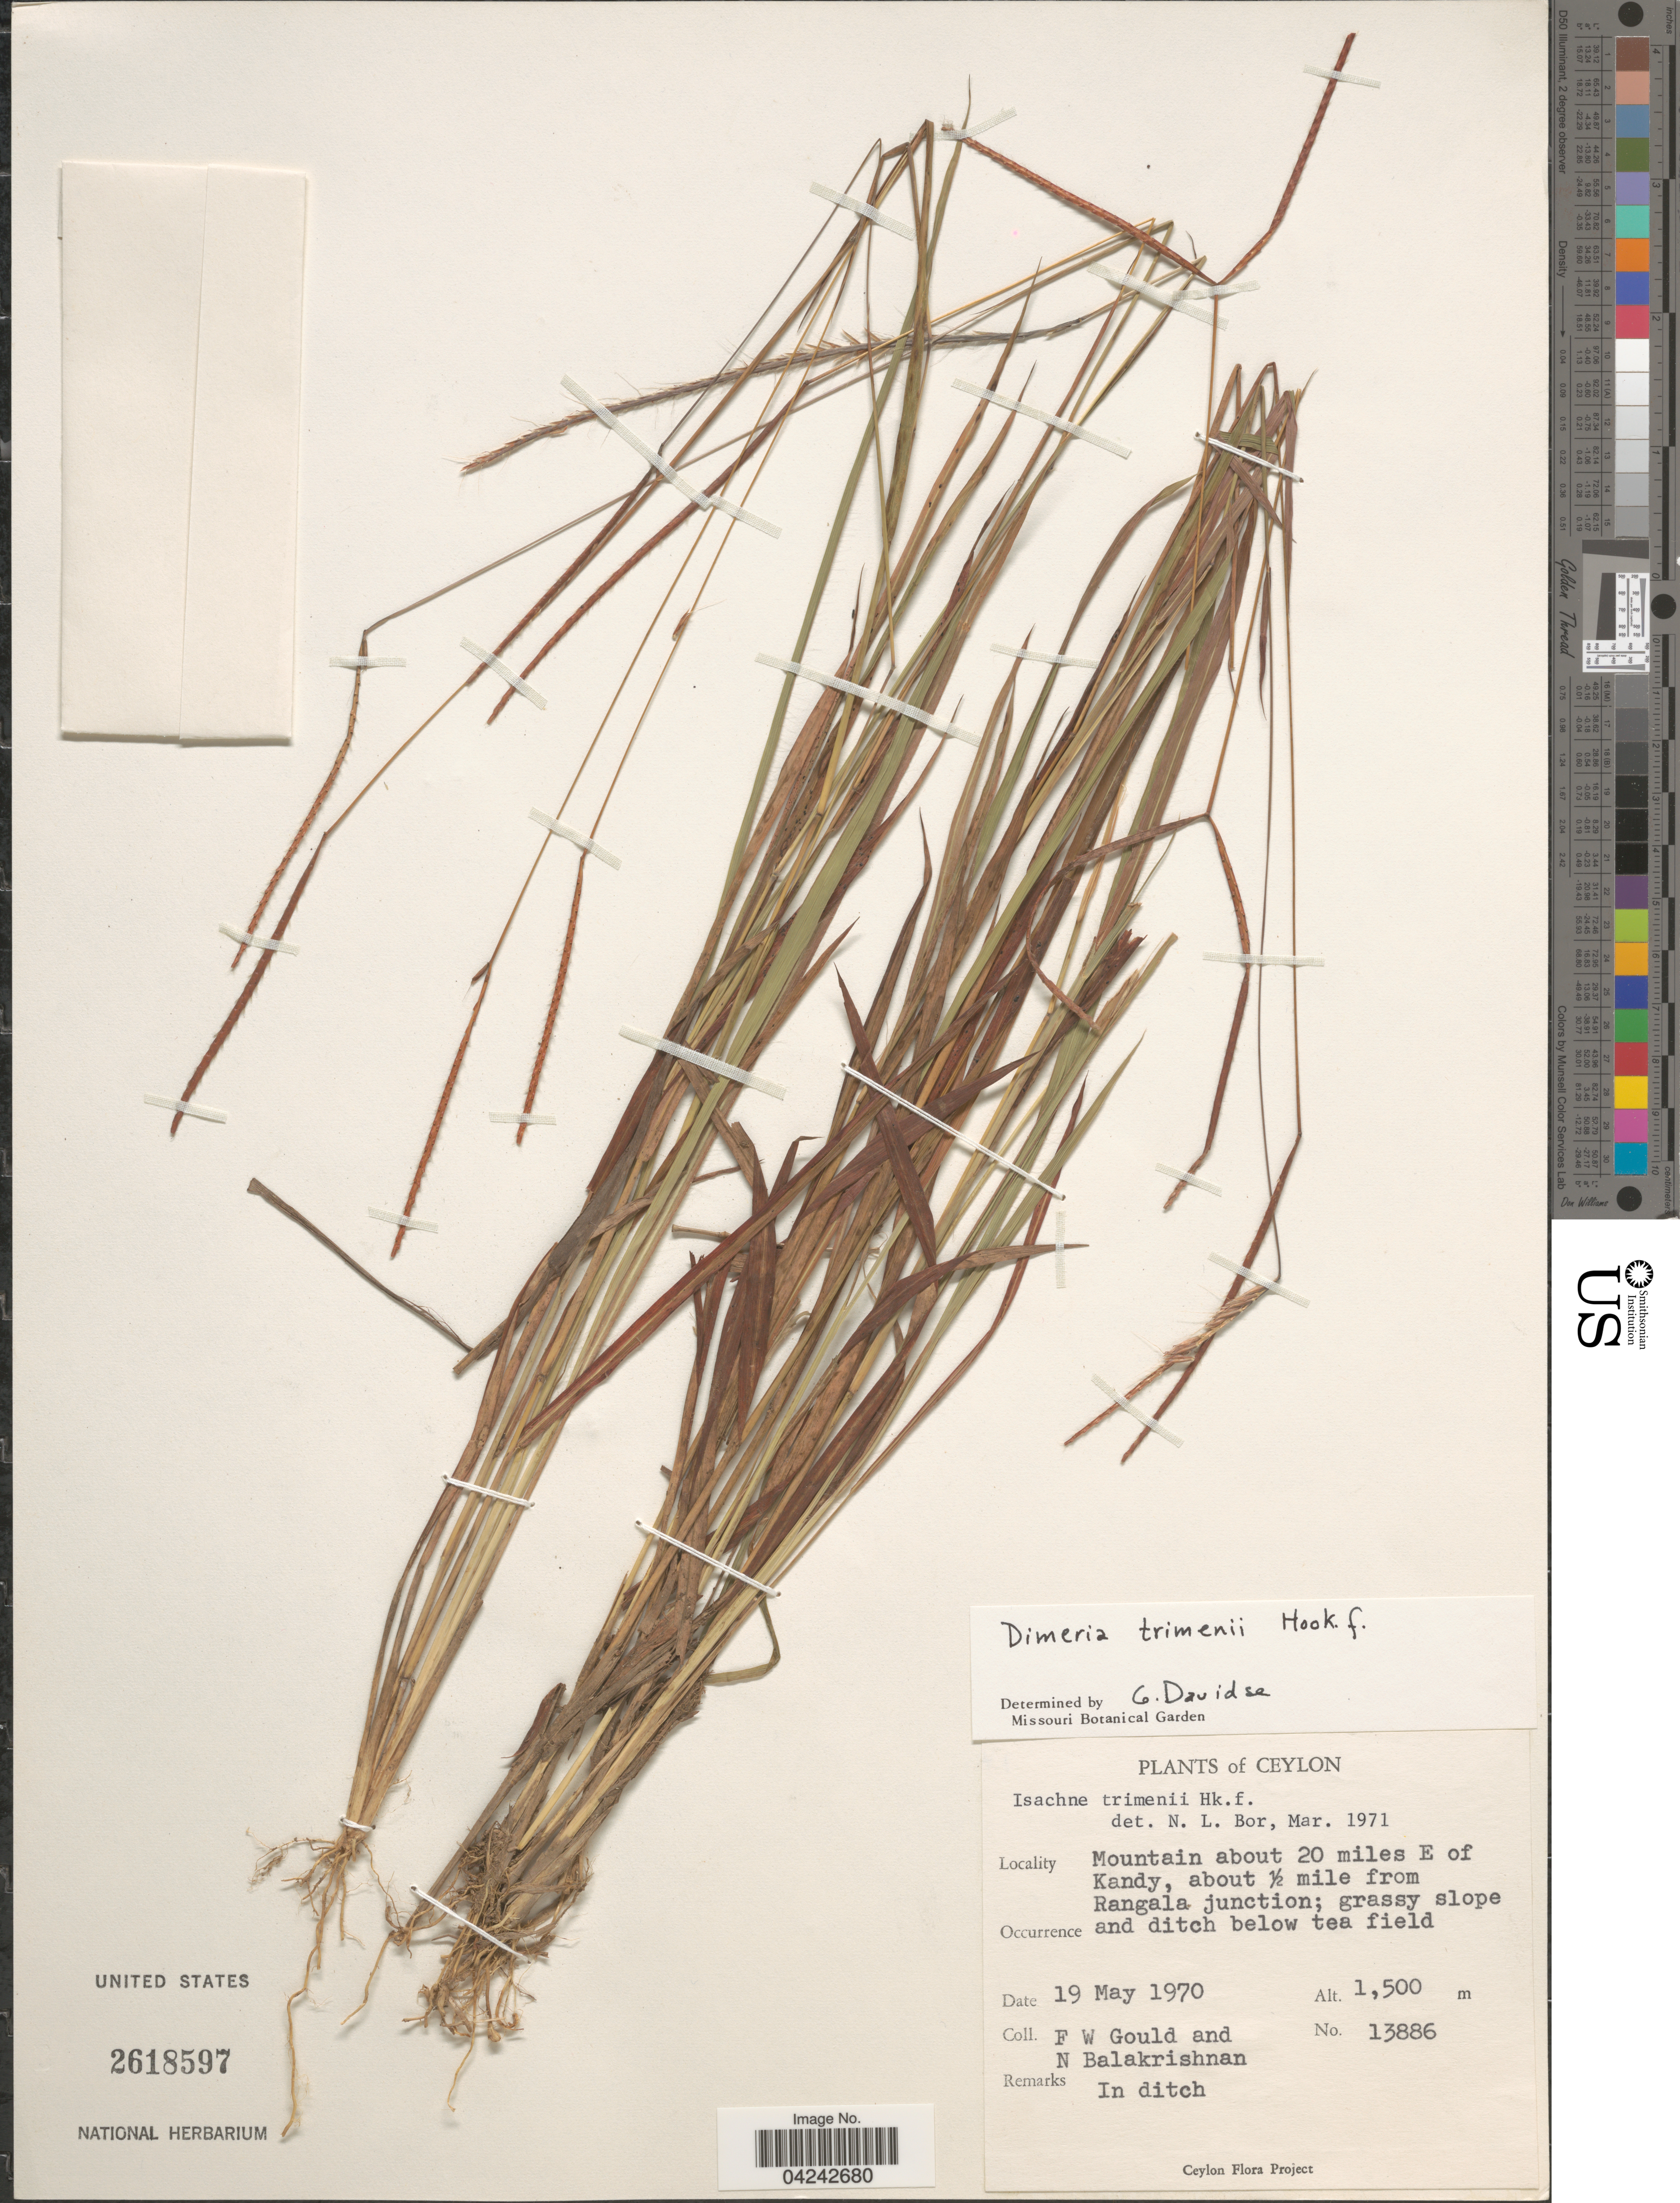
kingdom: Plantae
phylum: Tracheophyta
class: Liliopsida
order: Poales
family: Poaceae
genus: Dimeria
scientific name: Dimeria pubescens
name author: Hack.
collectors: F. W. Gould & N. Balakrishnan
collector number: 13886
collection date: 1970-05-19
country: Sri Lanka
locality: Ceylon. Mountain about 20 mile E of Kandy, about ½ mile from Rangala junction; grassy slope and ditch below tea field.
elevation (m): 1500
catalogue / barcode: US 2618597